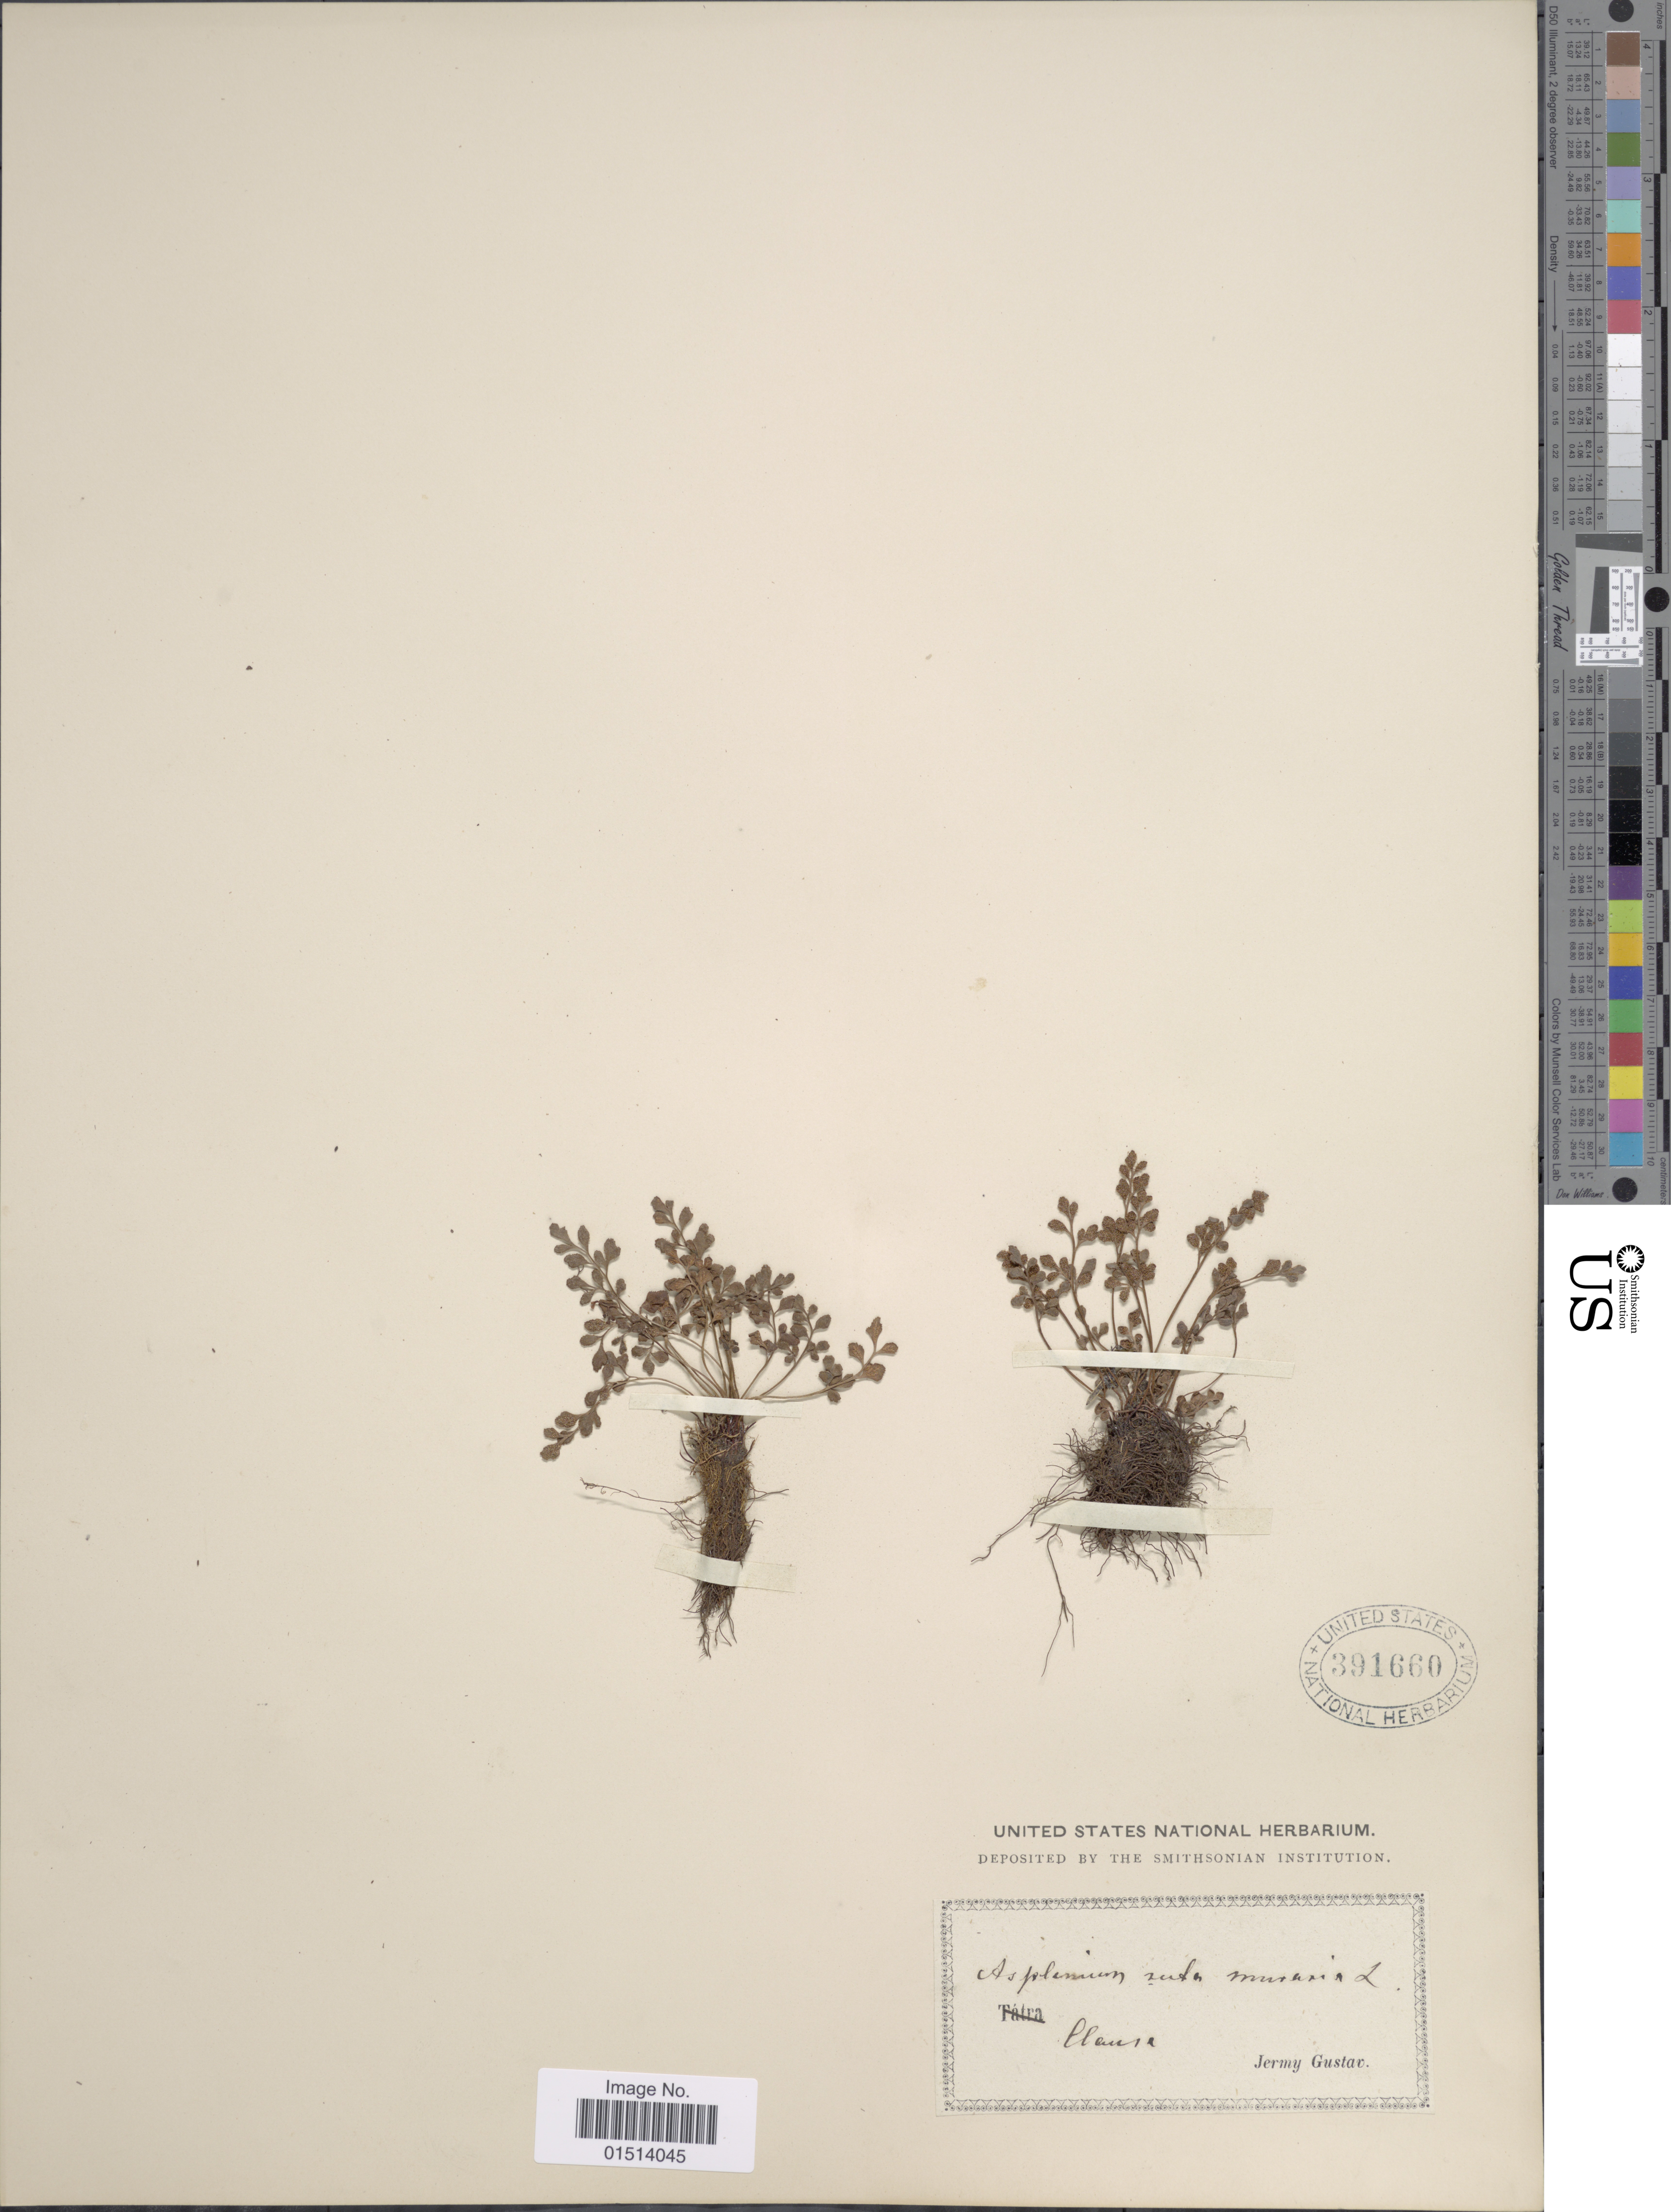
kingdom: Plantae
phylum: Tracheophyta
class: Polypodiopsida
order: Polypodiales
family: Aspleniaceae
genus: Asplenium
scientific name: Asplenium ruta-muraria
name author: L.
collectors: G. Jermy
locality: Claussa [interpreted]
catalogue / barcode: US 391660